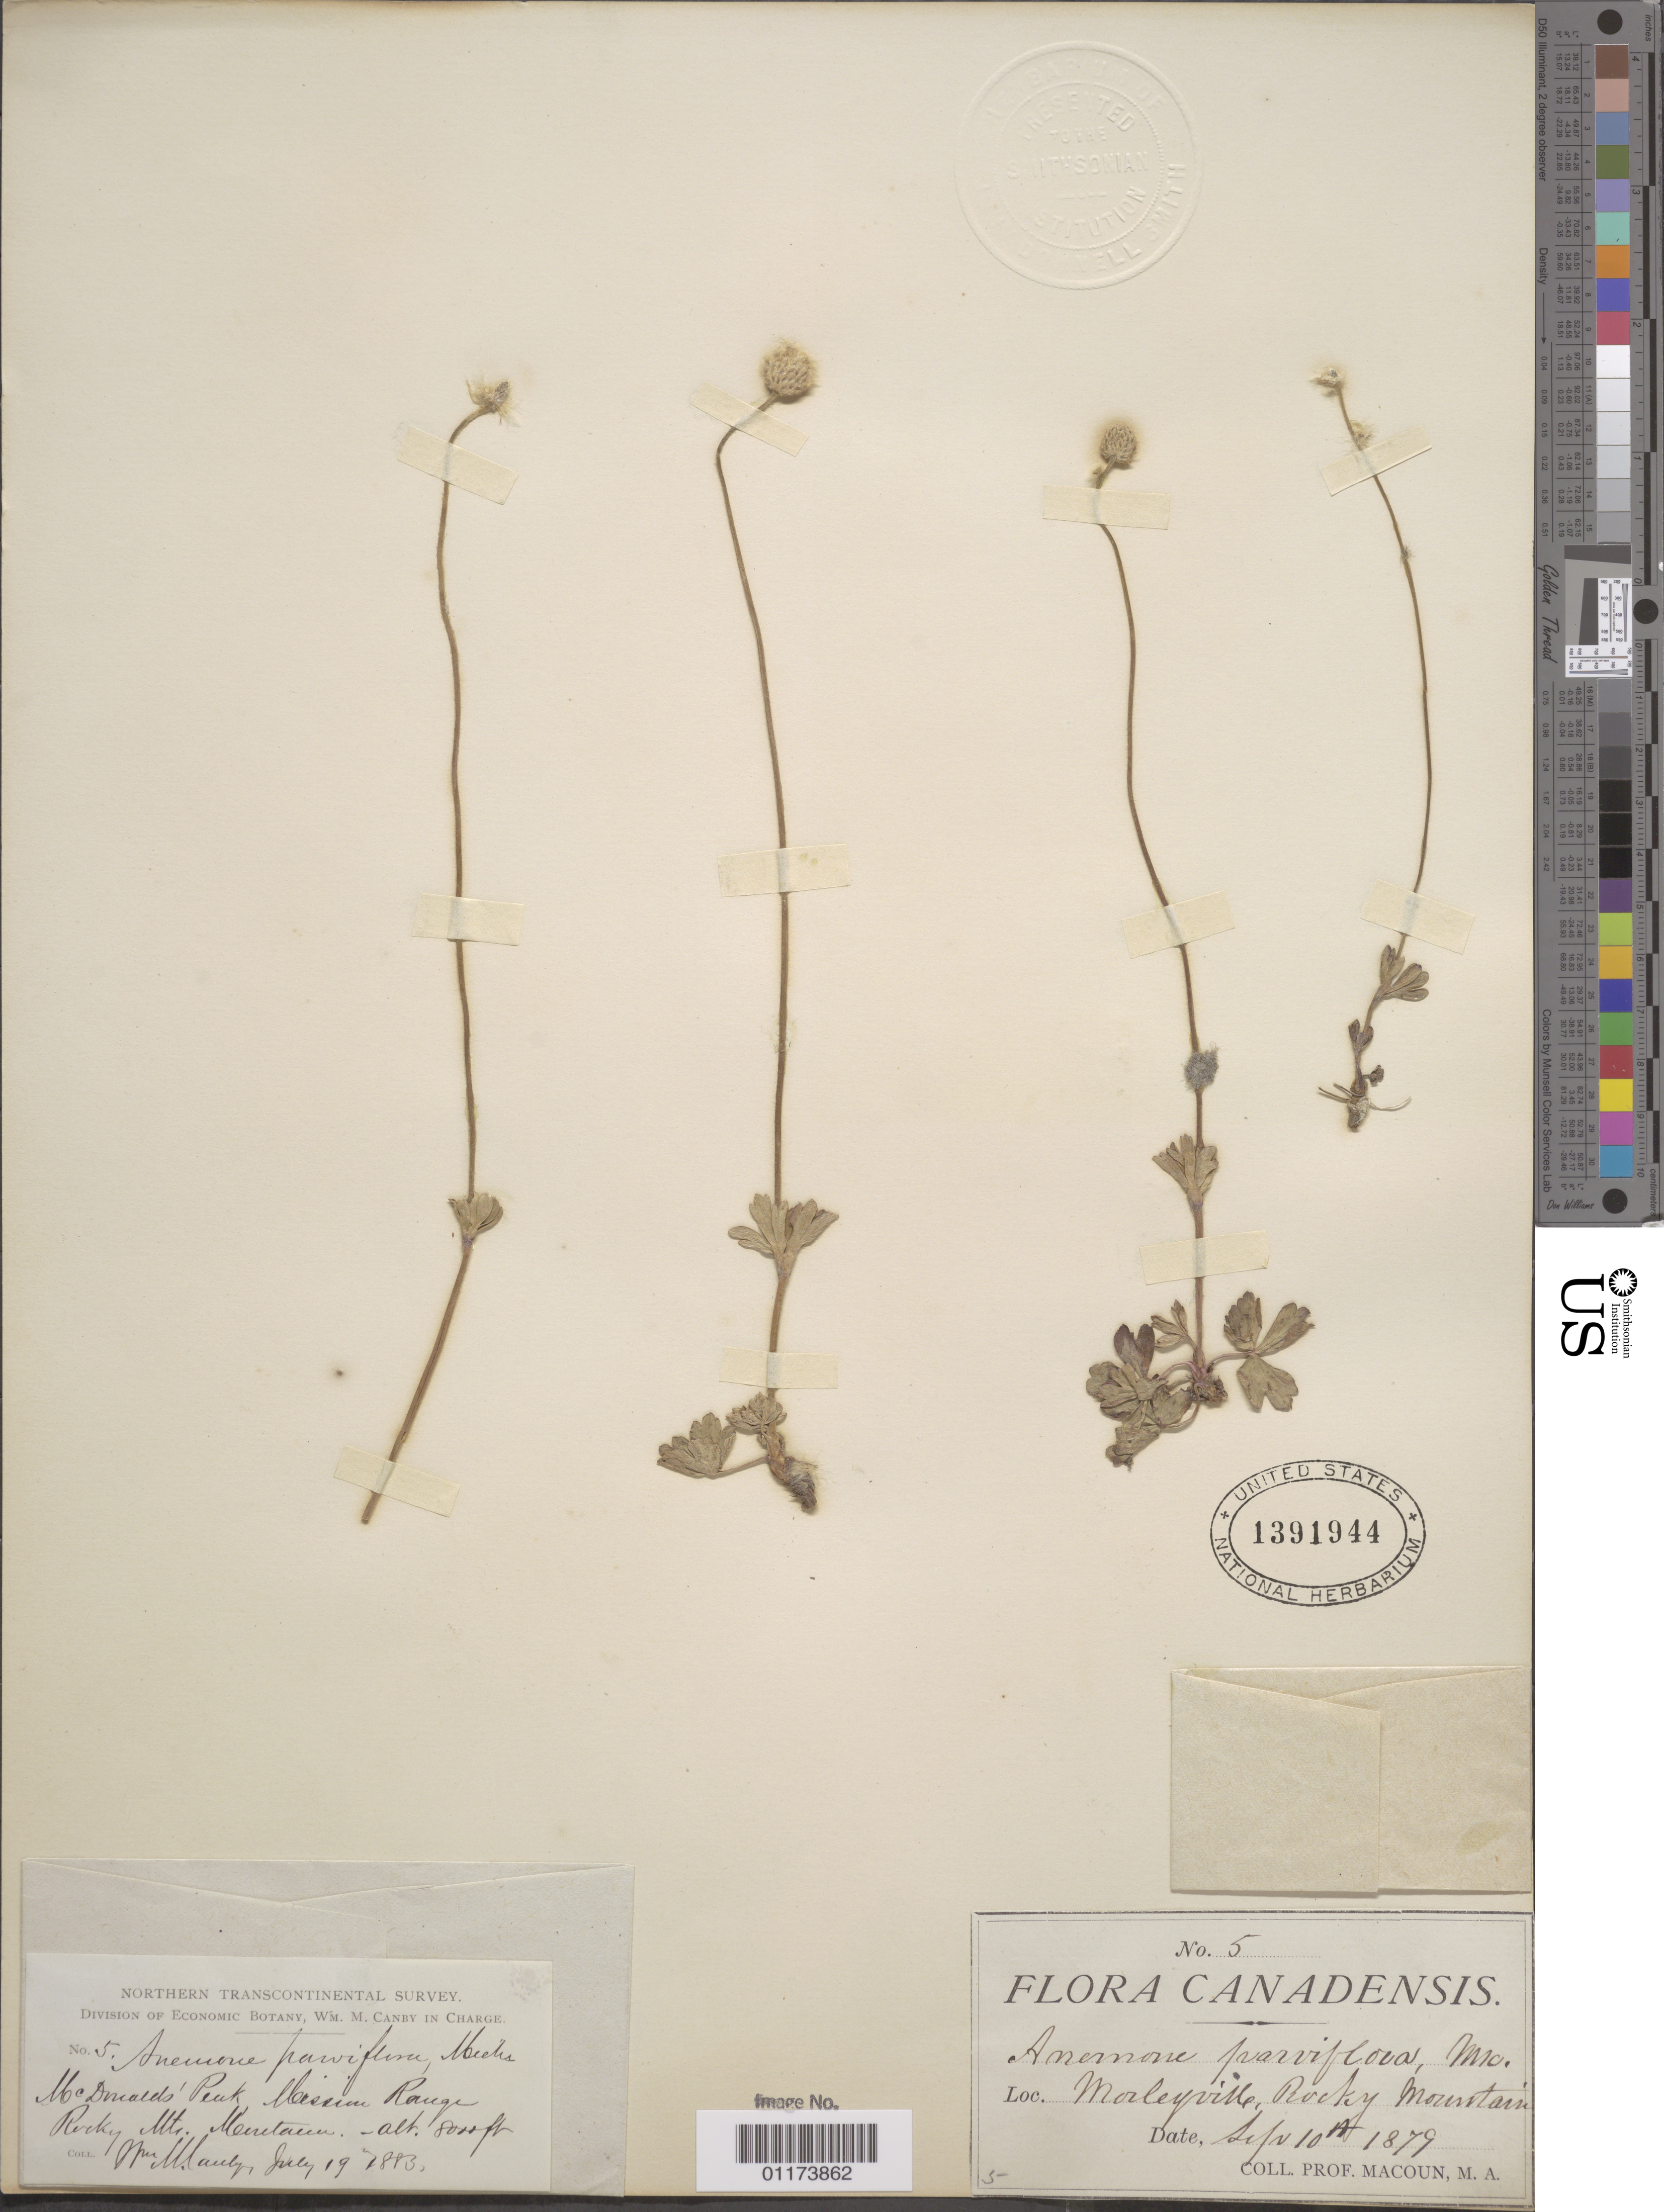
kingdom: Plantae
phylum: Tracheophyta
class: Magnoliopsida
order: Ranunculales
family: Ranunculaceae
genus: Anemone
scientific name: Anemone parviflora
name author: Michx.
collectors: W. M. Canby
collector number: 5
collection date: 1883-07-19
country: United States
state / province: Montana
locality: McDonald's Peak, Mission Range, Rocky Mts.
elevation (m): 2438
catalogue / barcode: US 1391944